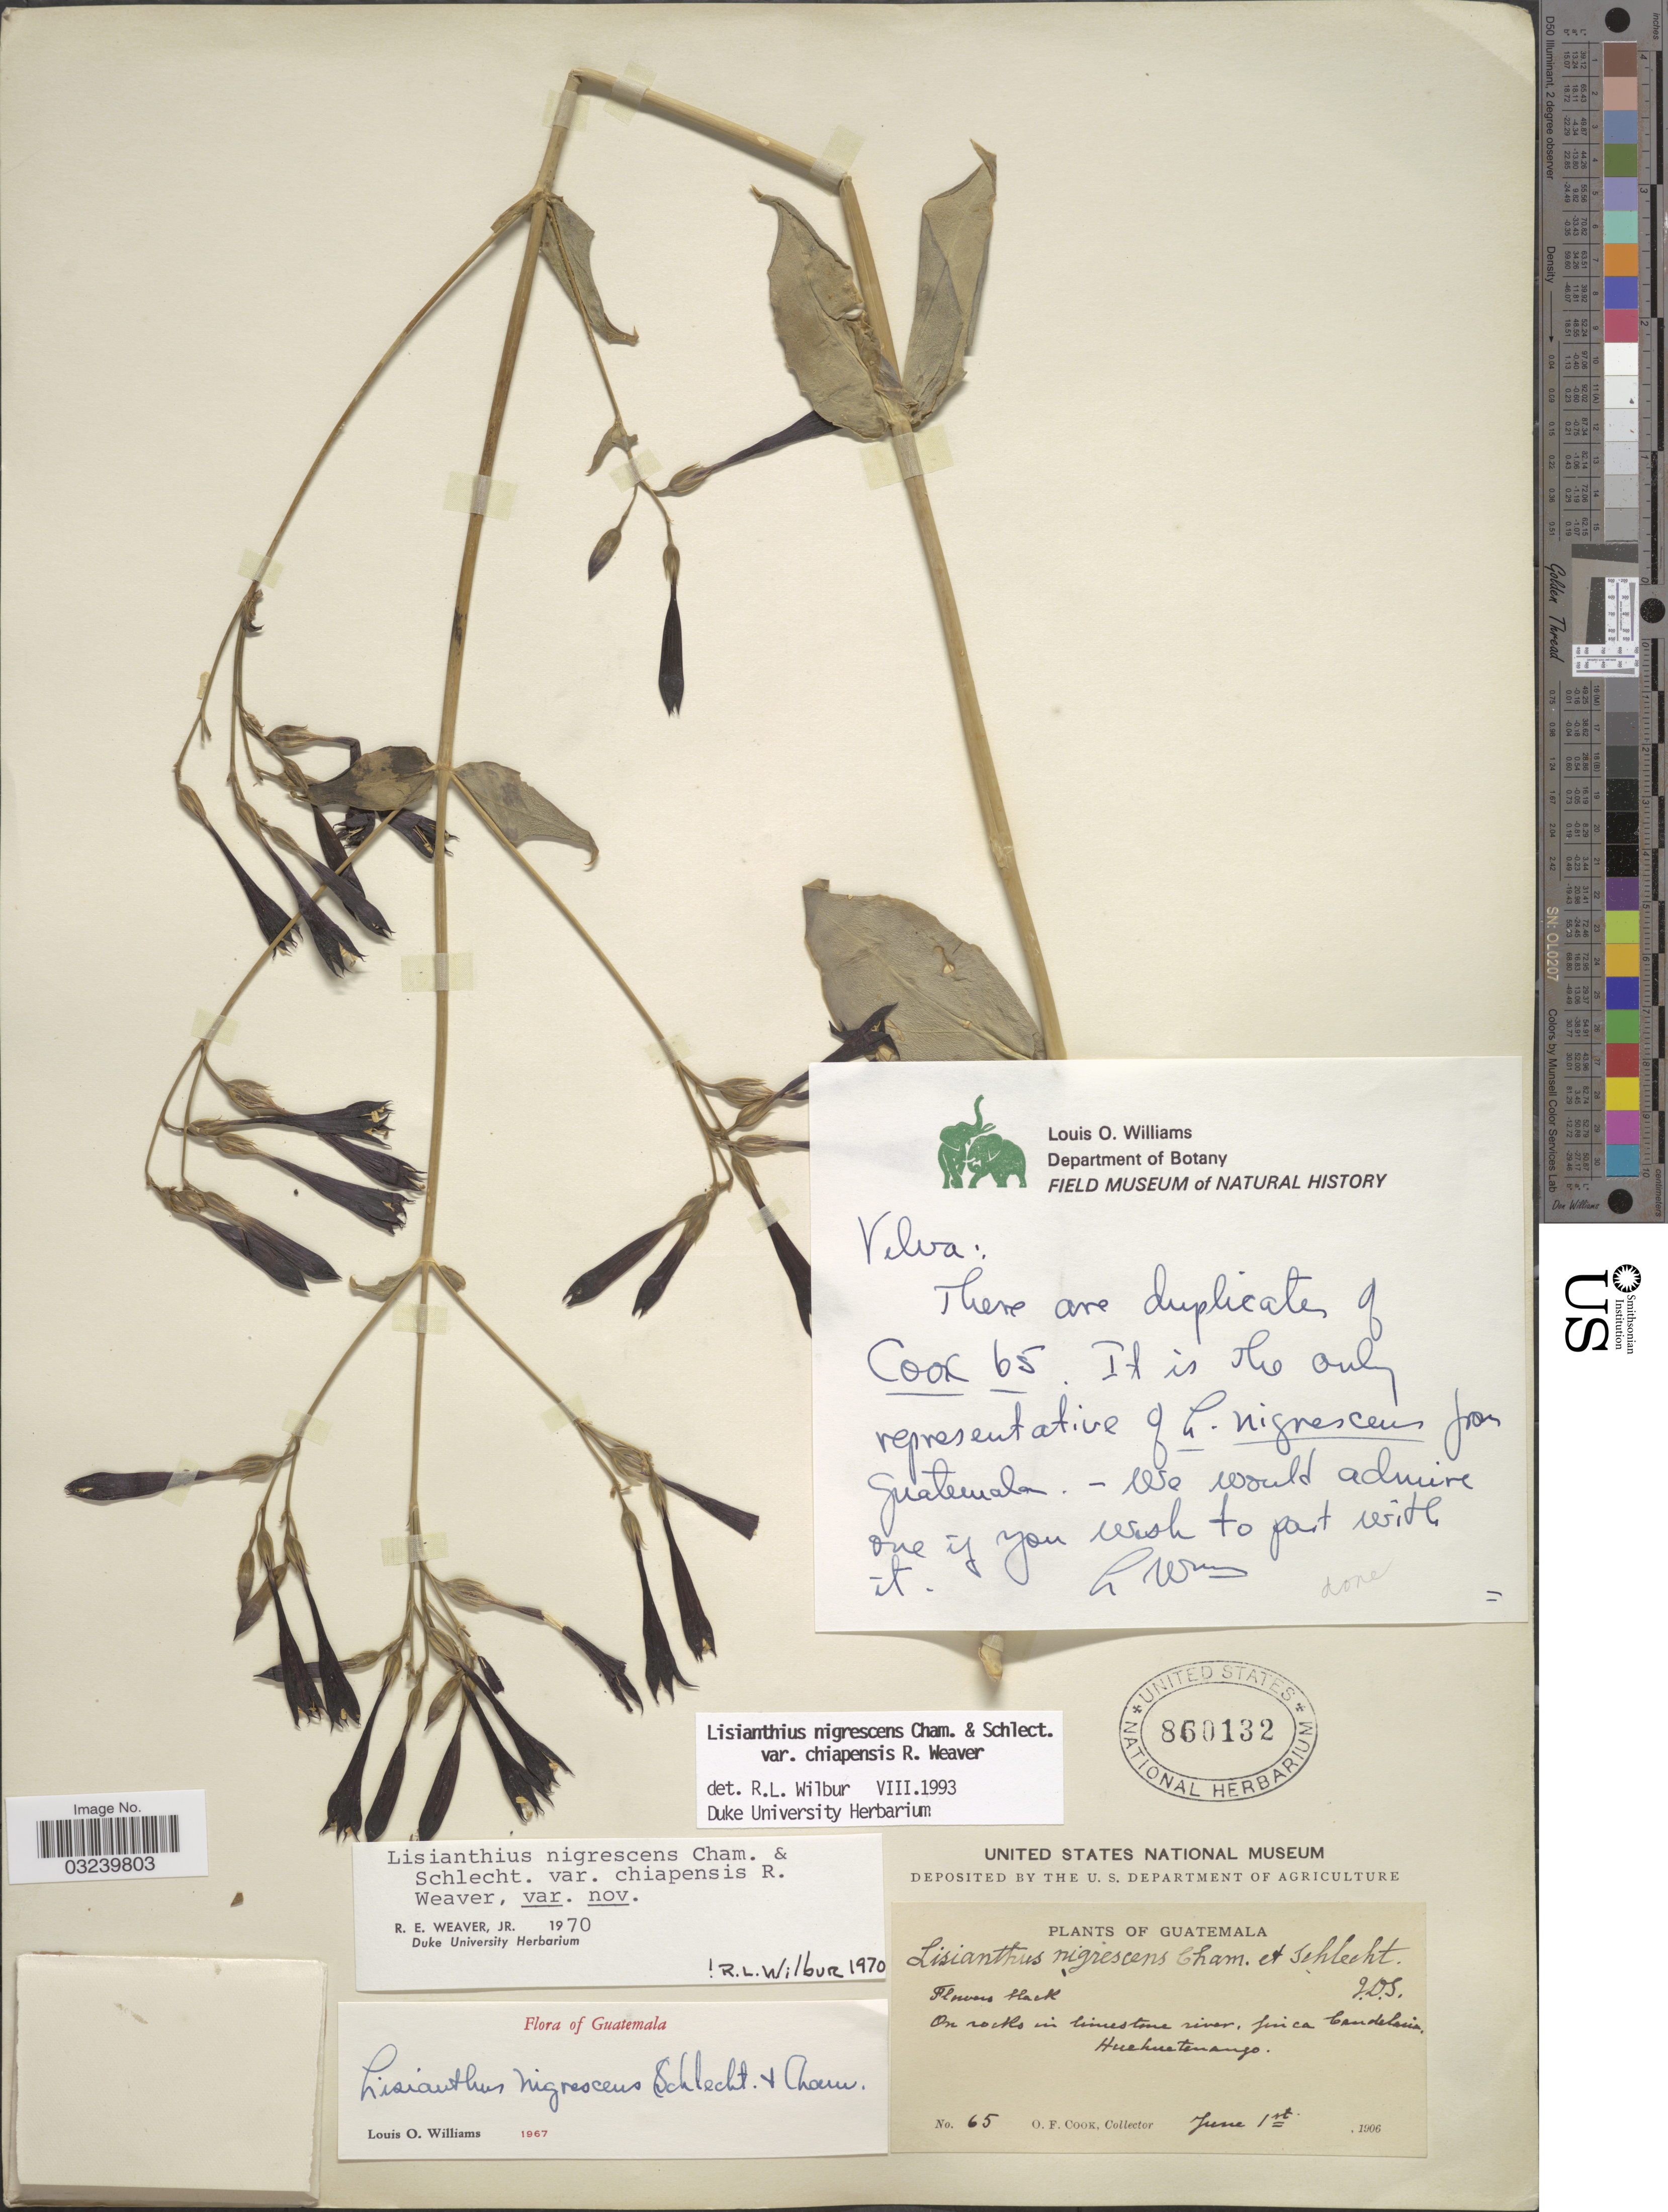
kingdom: Plantae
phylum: Tracheophyta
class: Magnoliopsida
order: Gentianales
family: Gentianaceae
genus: Lisianthius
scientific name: Lisianthius nigrescens var. chiapensis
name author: Weaver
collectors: O. F. Cook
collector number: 65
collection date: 1906-06-01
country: Guatemala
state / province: Huehuetenango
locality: On rocks in limestone river, finca Candelaria.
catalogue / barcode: US 860132